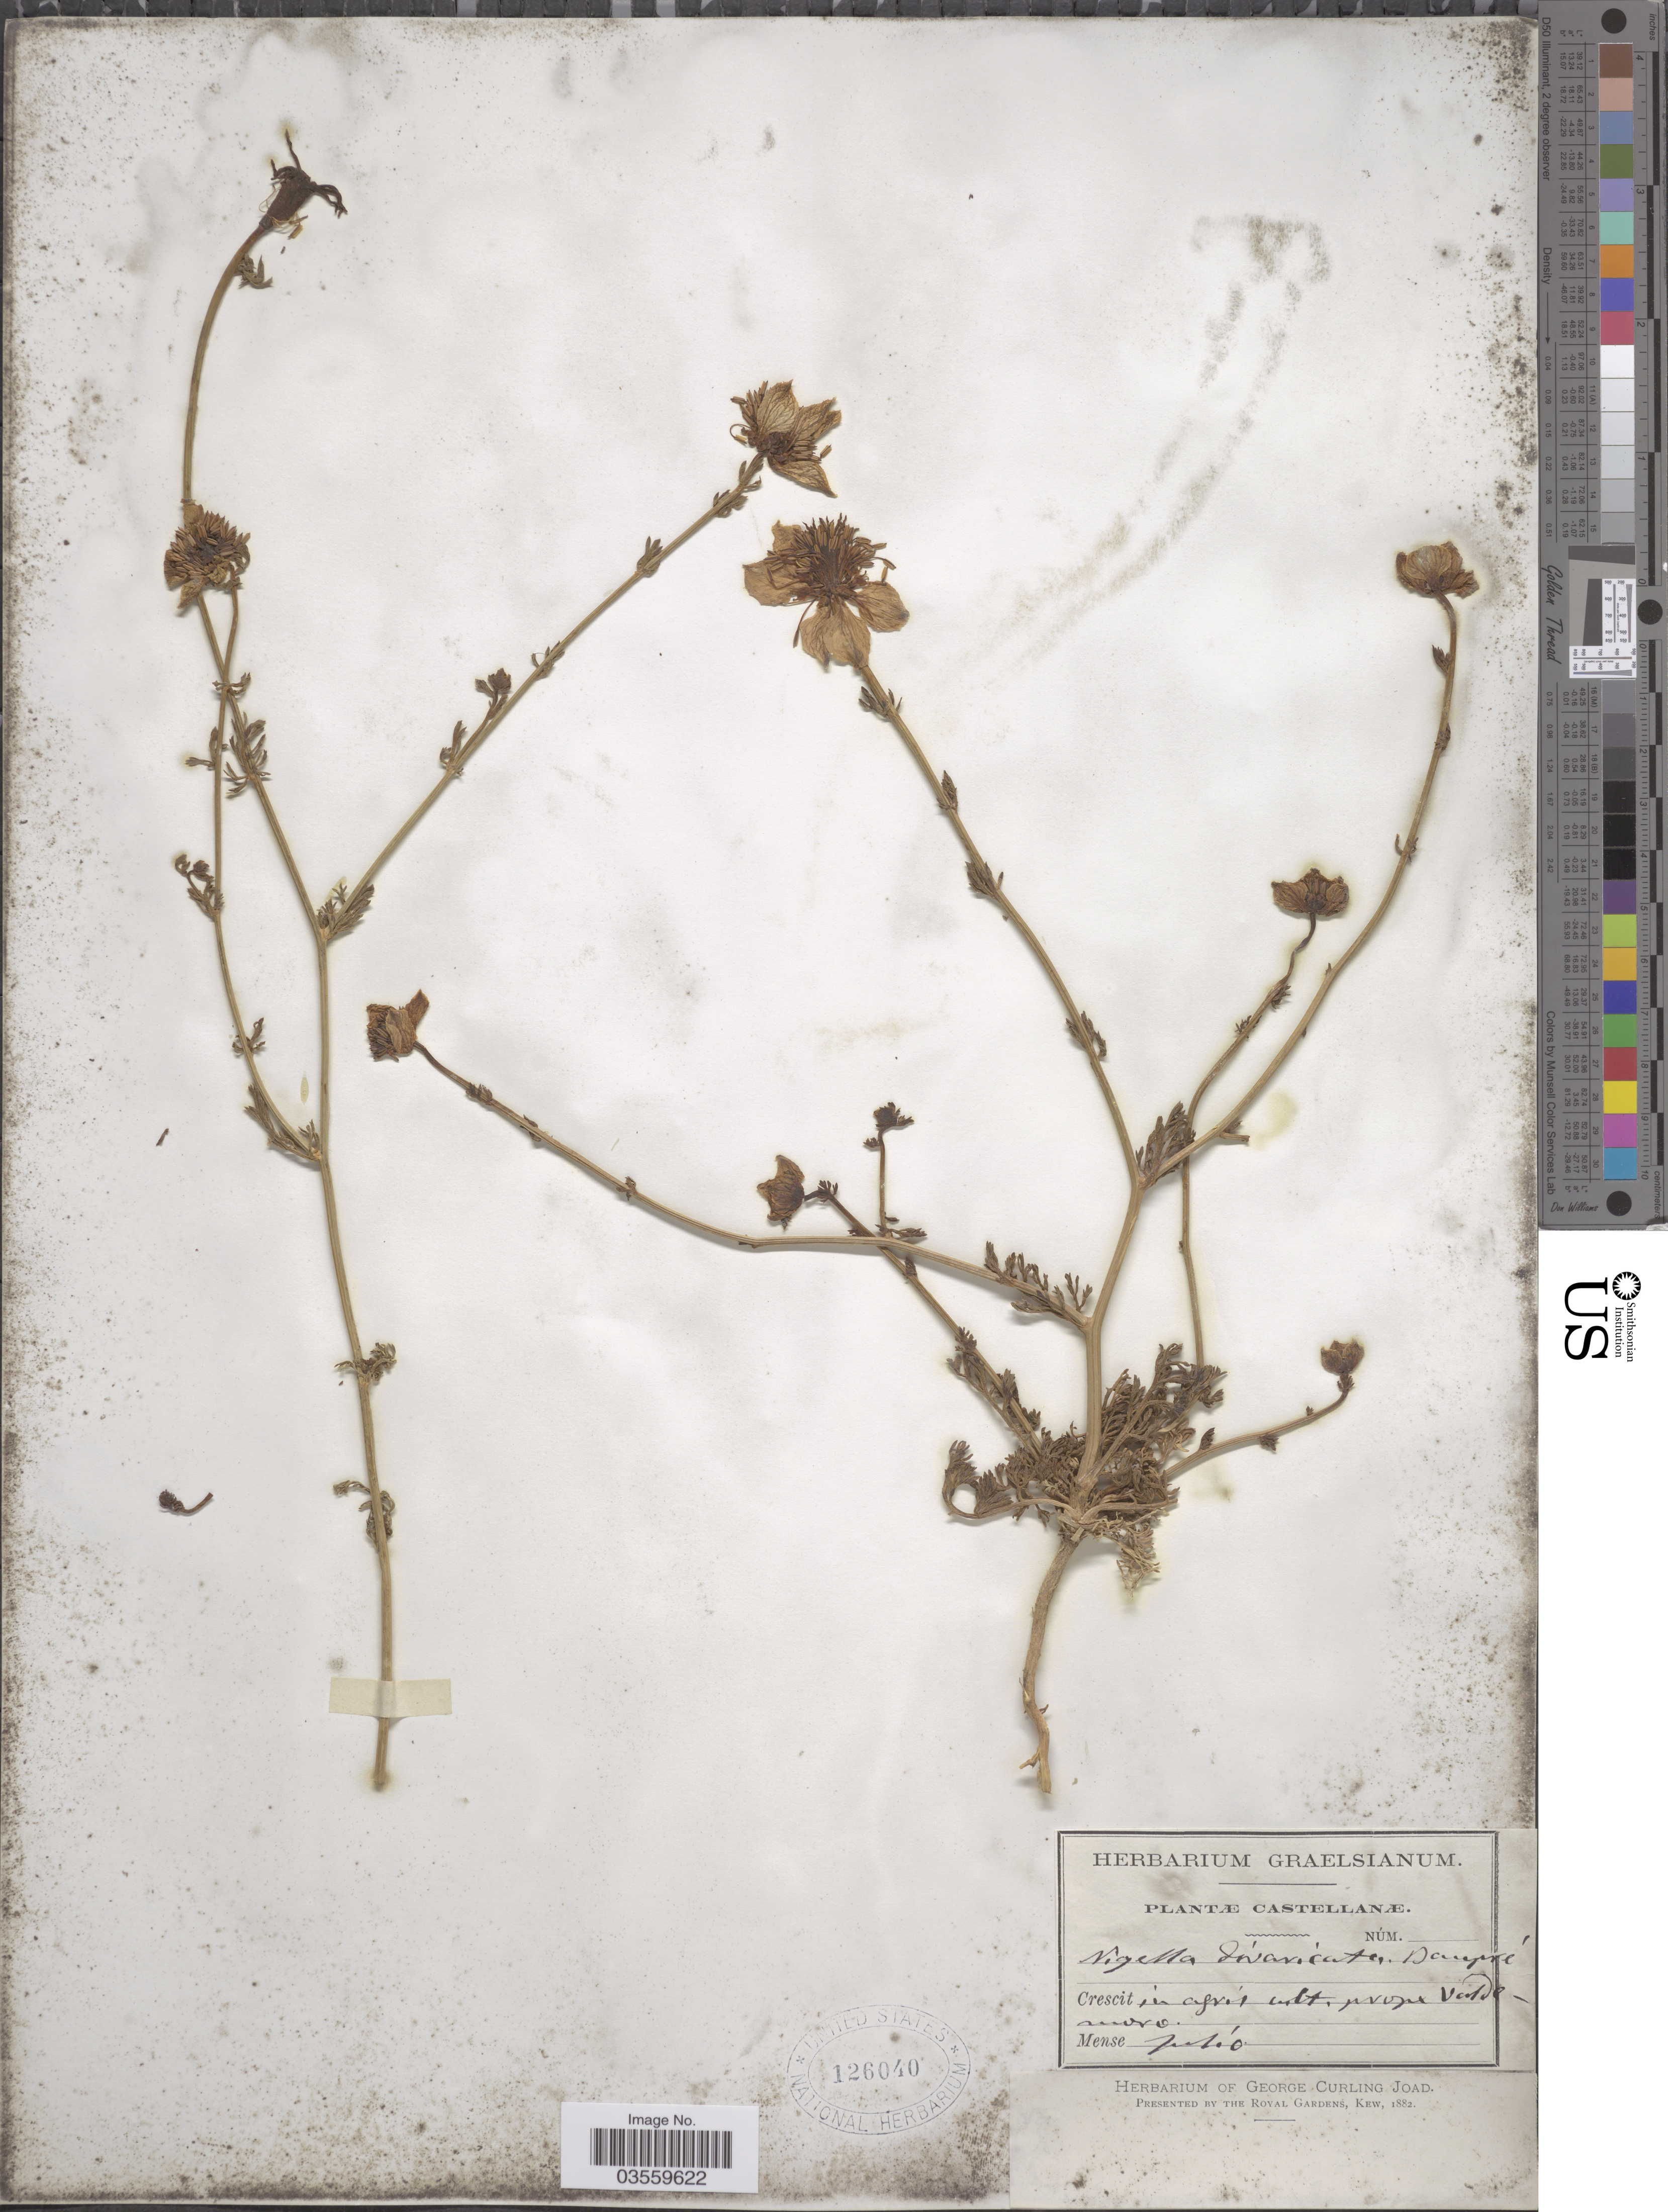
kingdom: Plantae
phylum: Tracheophyta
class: Magnoliopsida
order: Ranunculales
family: Ranunculaceae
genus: Nigella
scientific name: Nigella divaricata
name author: Beaupre ex DC.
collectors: ex Herb. Graelsianum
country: Spain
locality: In agris cult. prope Valdemoro.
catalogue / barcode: US 126040